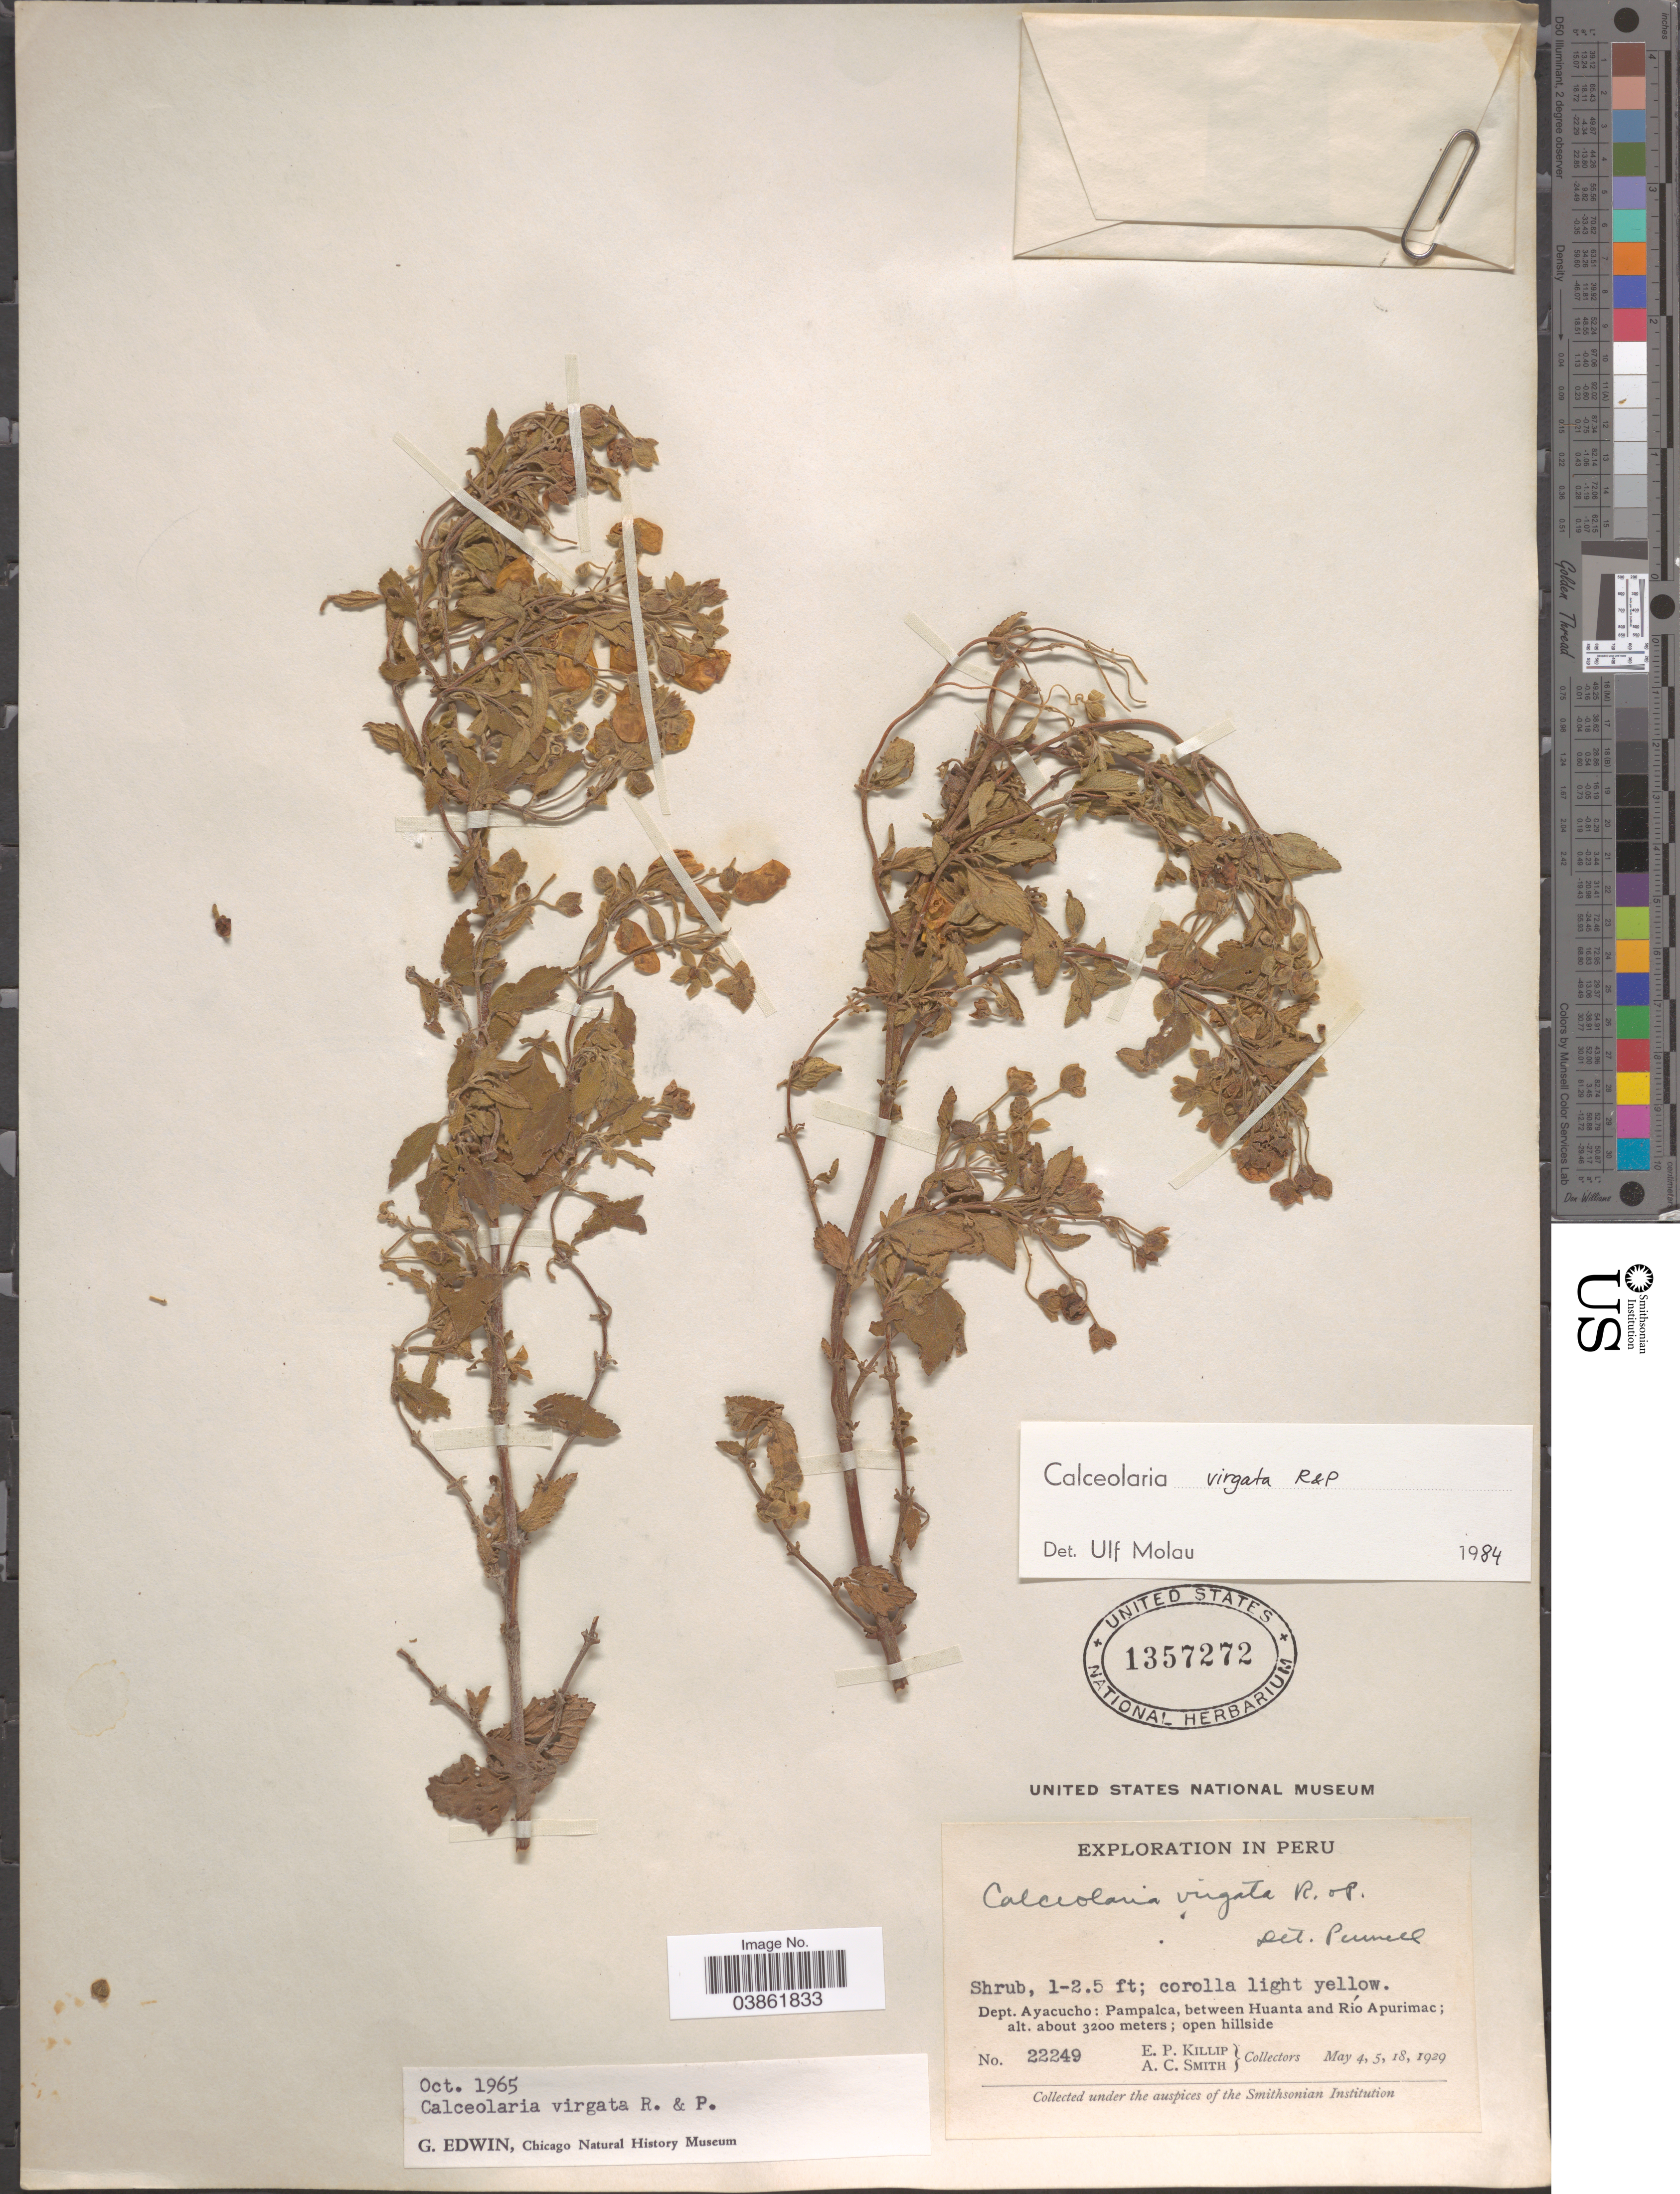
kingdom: Plantae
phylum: Tracheophyta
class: Magnoliopsida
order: Lamiales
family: Calceolariaceae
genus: Calceolaria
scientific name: Calceolaria virgata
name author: Ruiz & Pav.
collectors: E. P. Killip & A. C. Smith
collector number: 22249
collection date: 1929-05-04/1929-05-18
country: Peru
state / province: Ayacucho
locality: Dept. Ayacucho: Pampalca, between Huanta and Río Apurimac.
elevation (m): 3200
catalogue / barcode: US 1357272